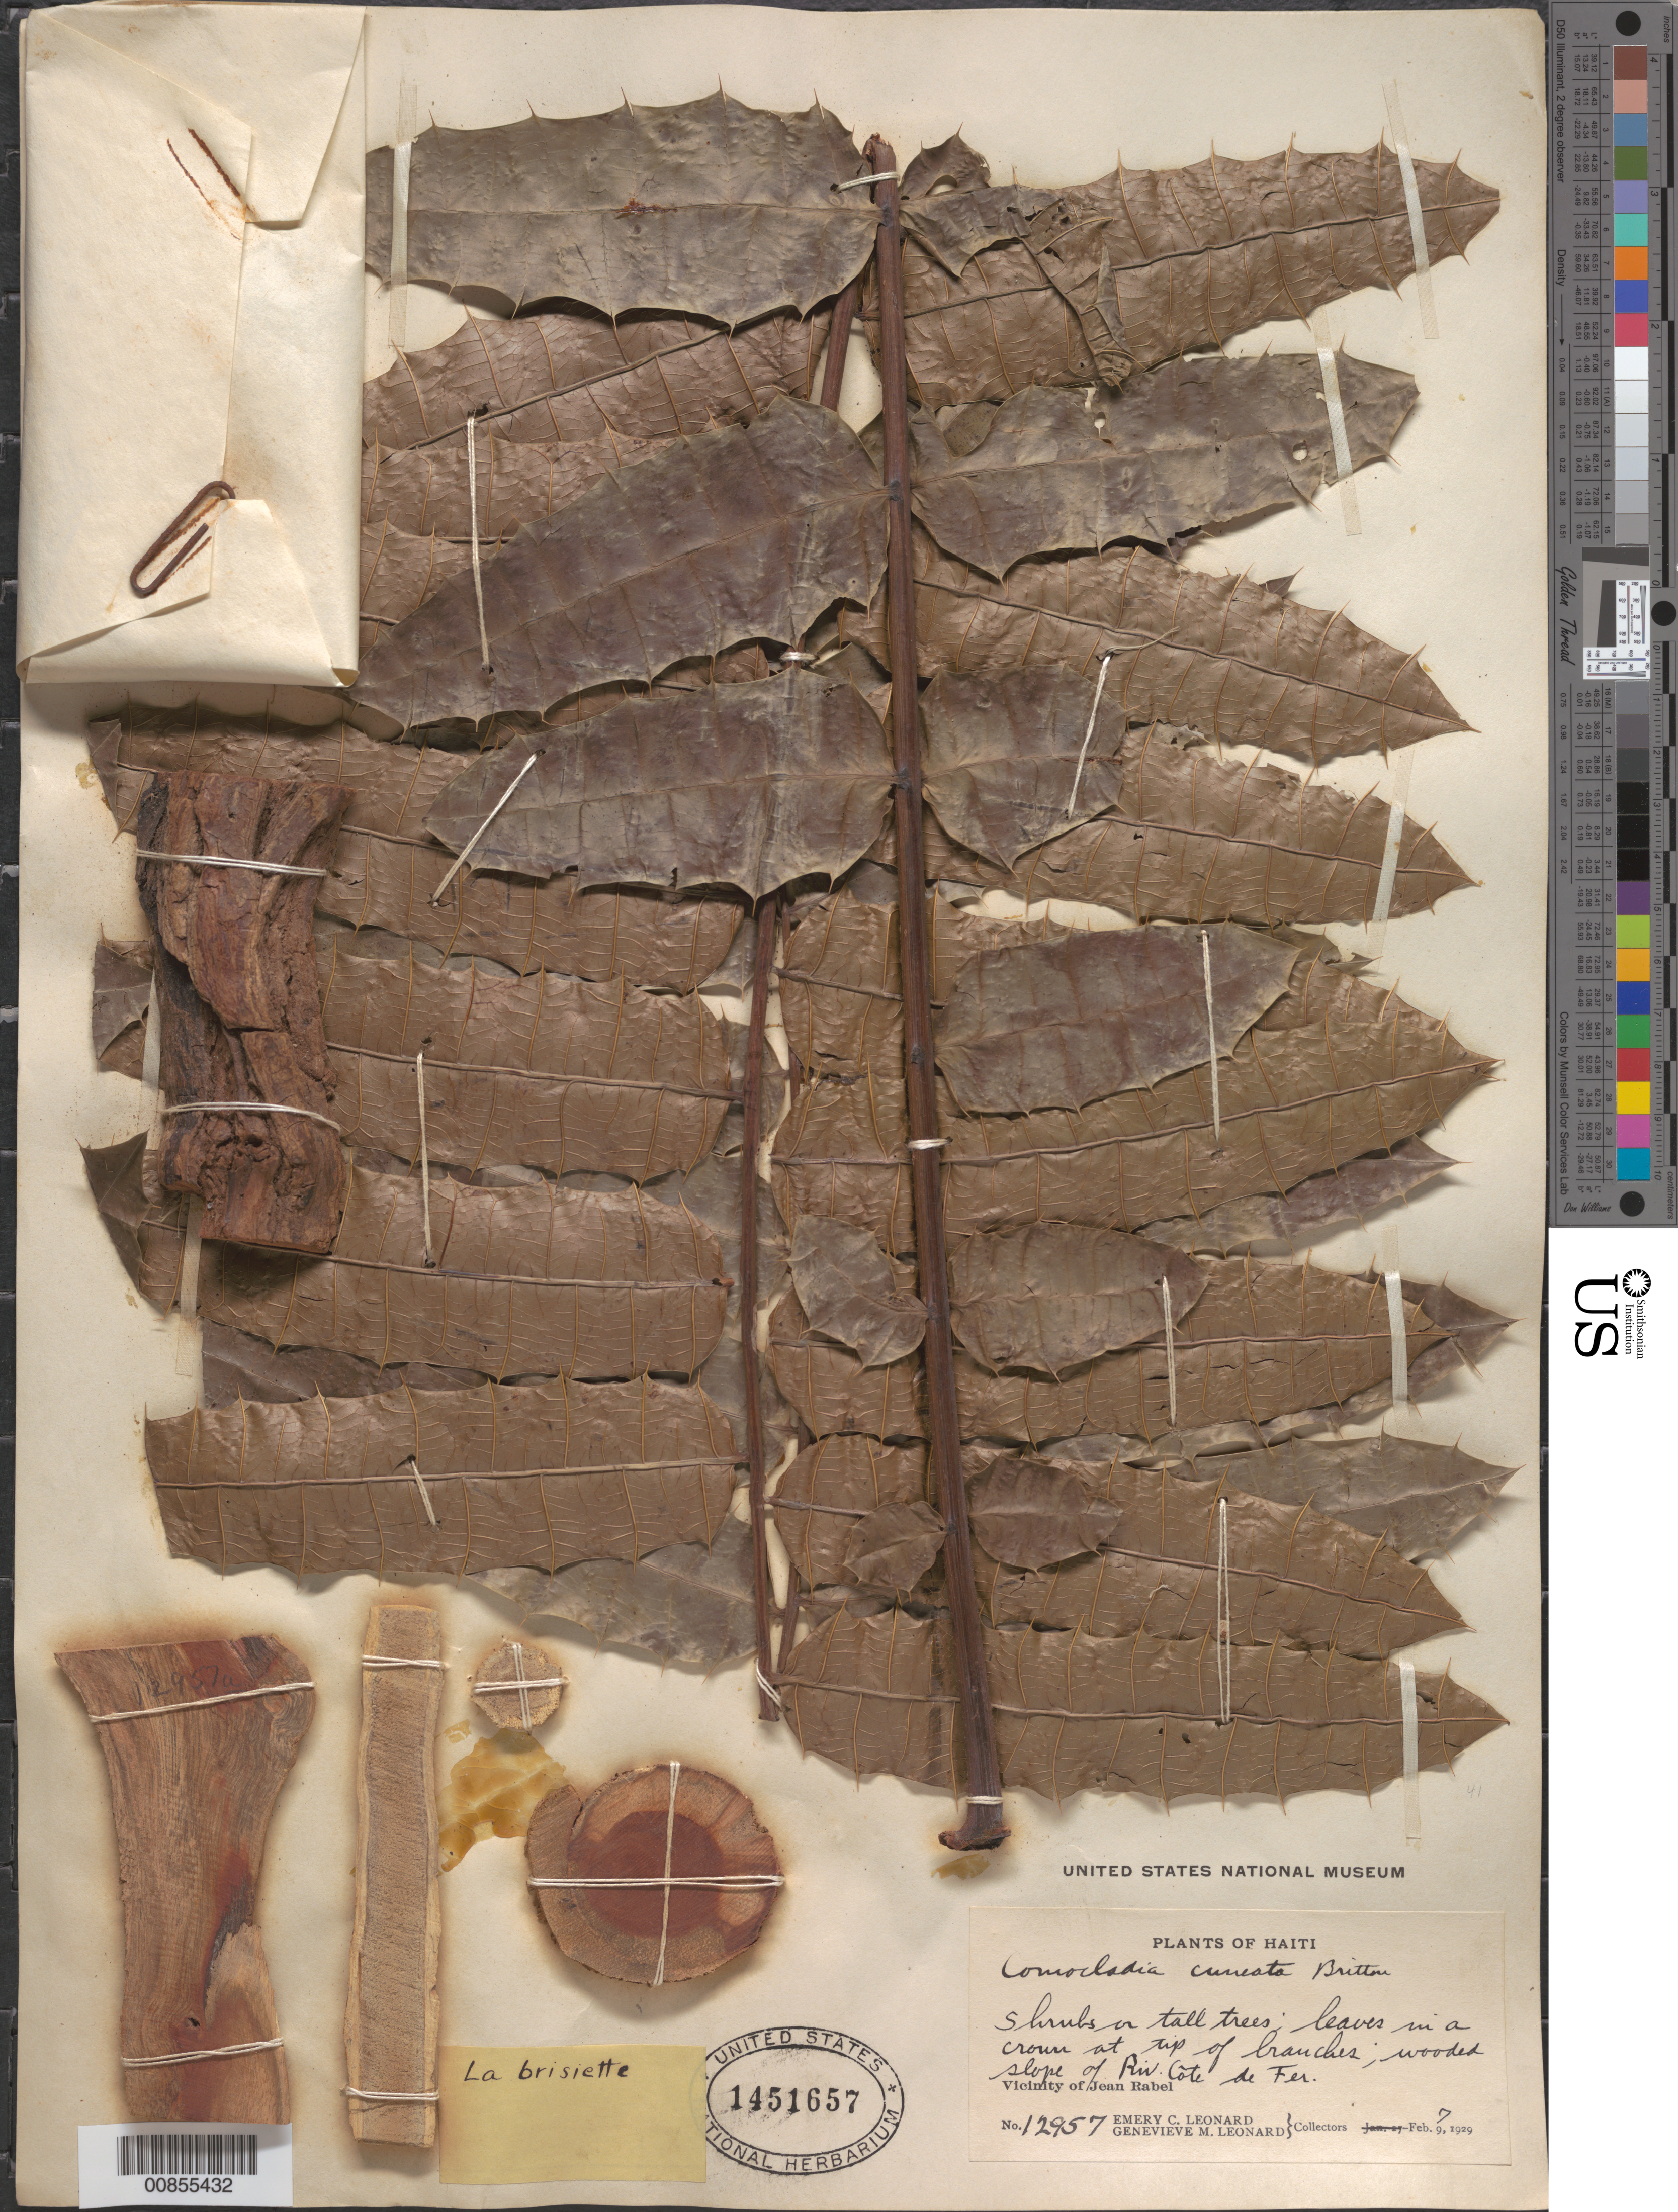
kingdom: Plantae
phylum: Tracheophyta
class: Magnoliopsida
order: Sapindales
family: Anacardiaceae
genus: Comocladia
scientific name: Comocladia cuneata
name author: Britton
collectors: E. C. Leonard & G. M. Leonard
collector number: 12957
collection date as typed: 07 Feb 1929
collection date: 1929-02-07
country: Haiti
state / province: Nord-Ouest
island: Hispaniola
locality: Vicinity of Jean Rabel, slope of Riv. Côte de Fer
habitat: Wooded slope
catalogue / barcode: US 1451657